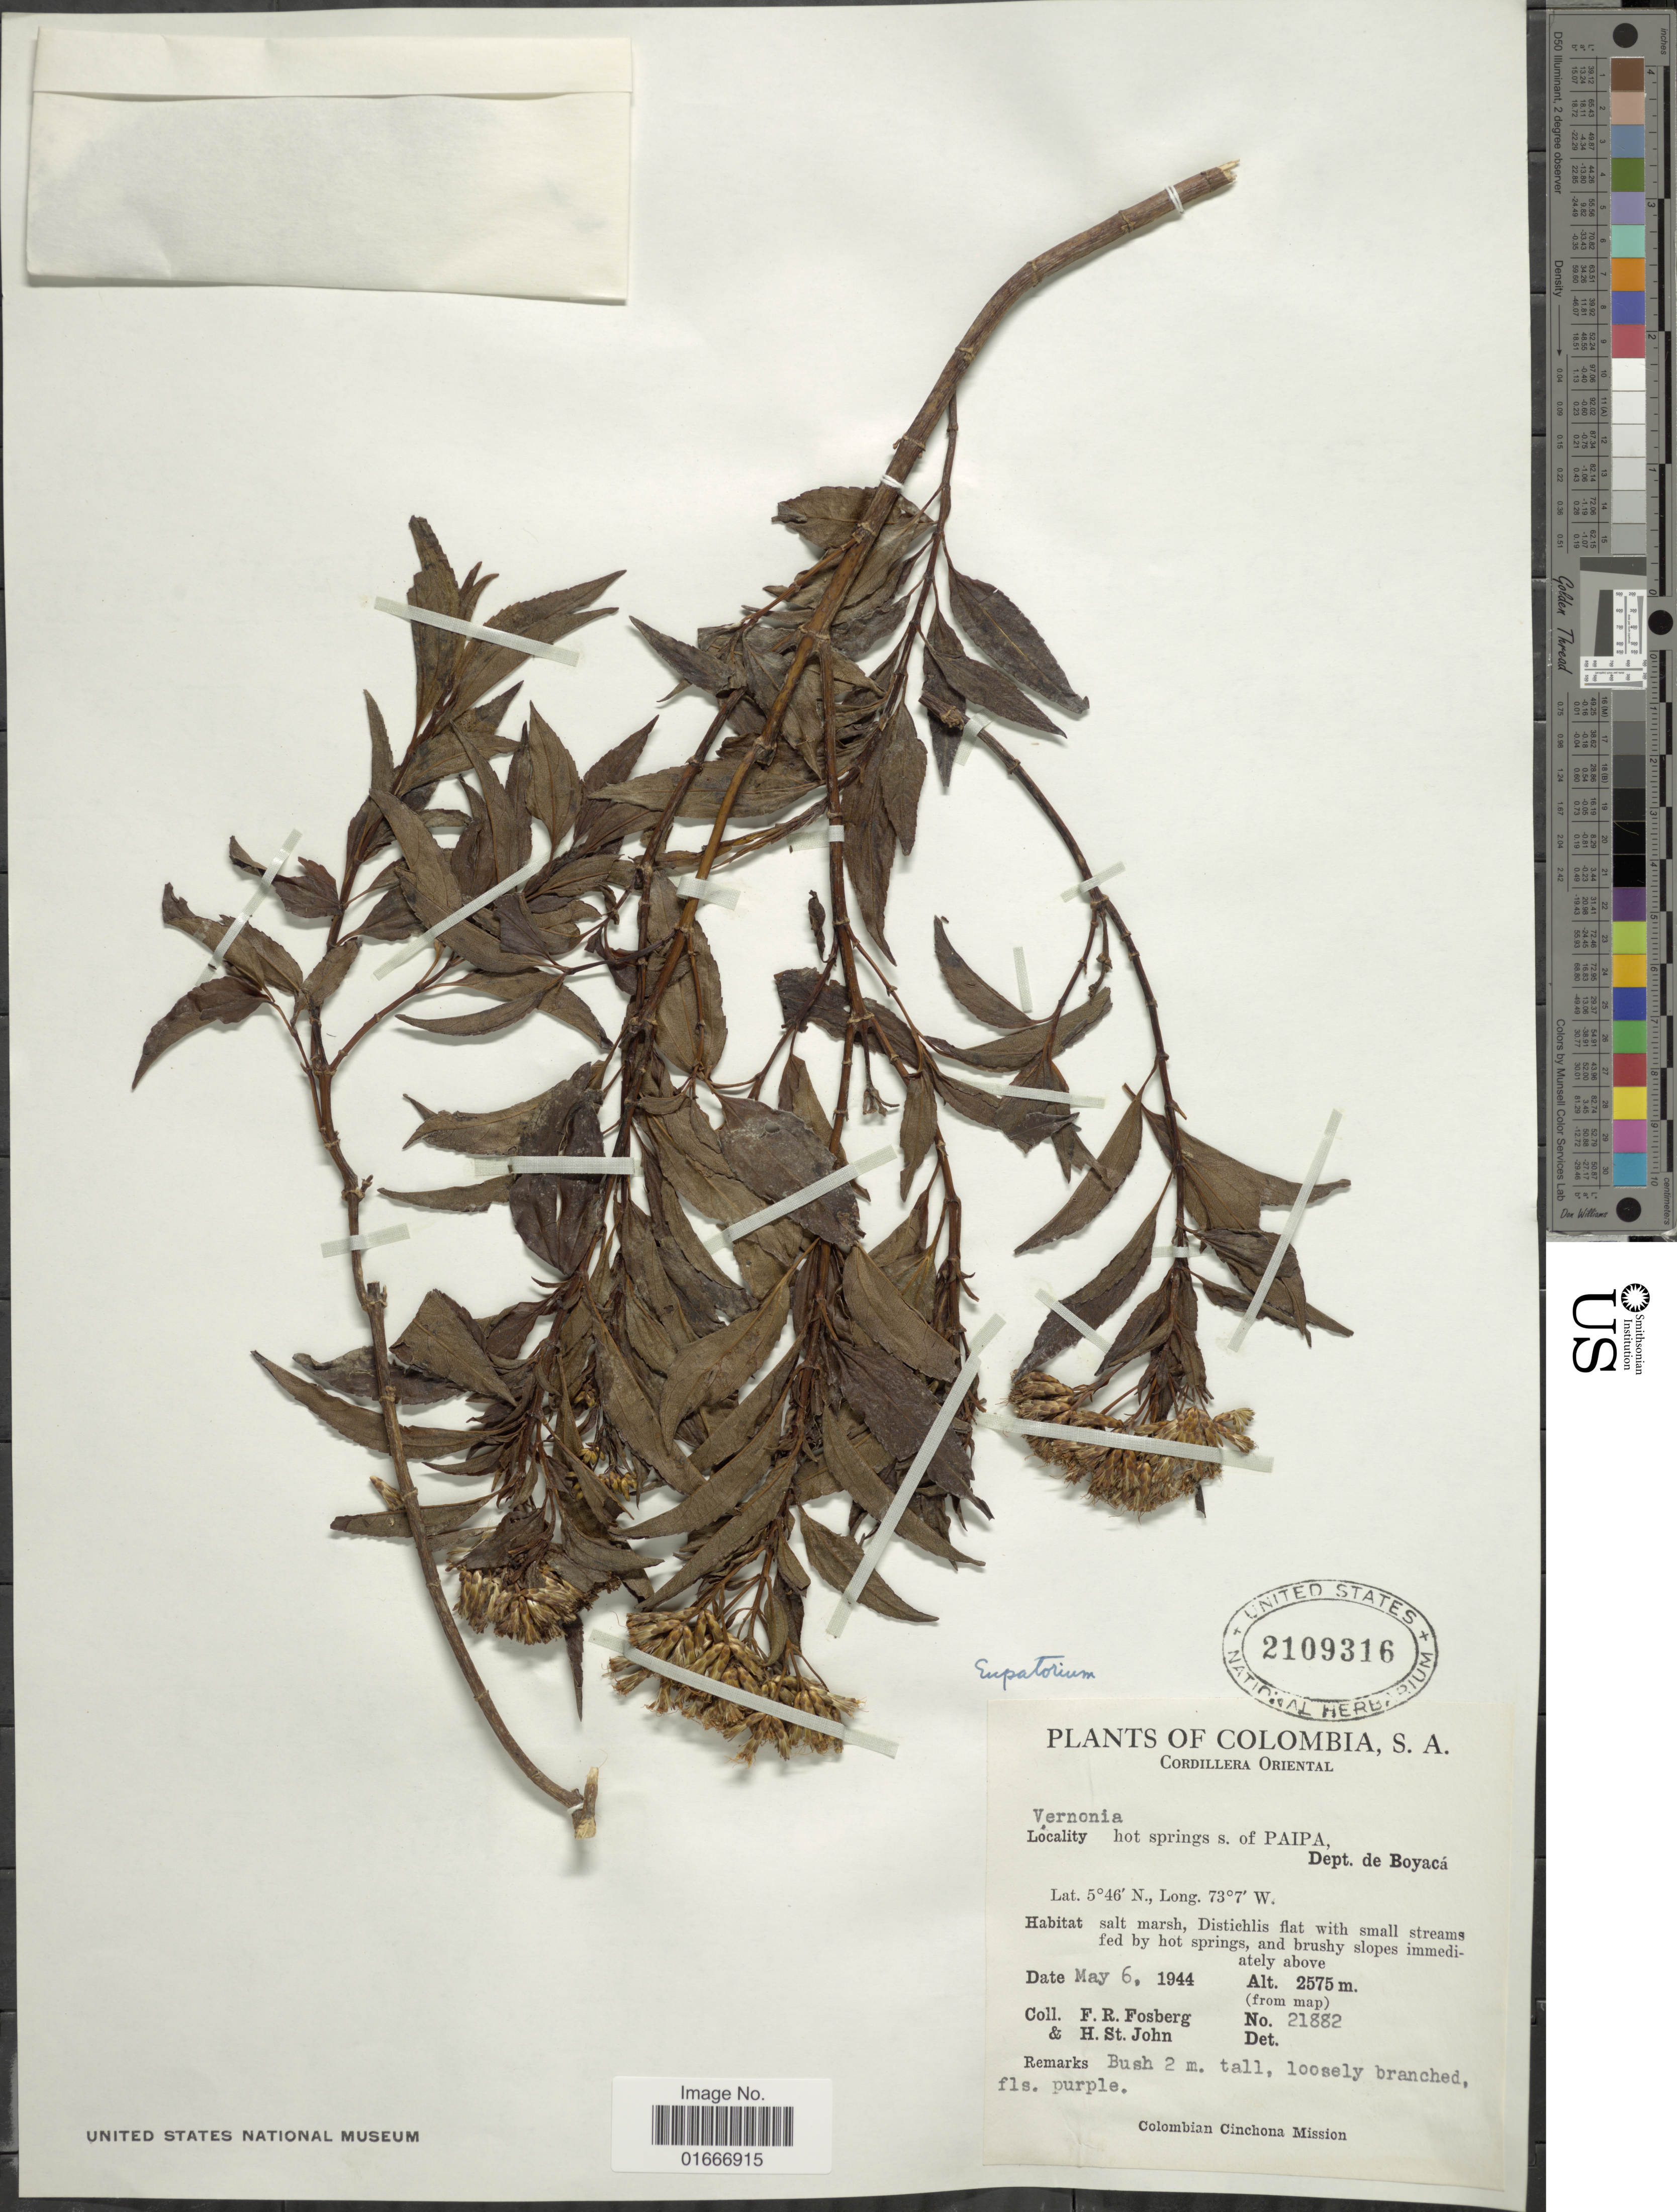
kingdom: Plantae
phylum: Tracheophyta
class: Magnoliopsida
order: Asterales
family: Asteraceae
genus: Chromolaena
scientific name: Chromolaena sp.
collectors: F. R. Fosberg & H. St. John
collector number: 21882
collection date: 1944-05-06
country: Colombia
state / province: Boyacá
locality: Colombia. Cordillera oriental. hot springs s. of Paipa. Dept. de Boyacá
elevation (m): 2575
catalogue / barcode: US 2109316